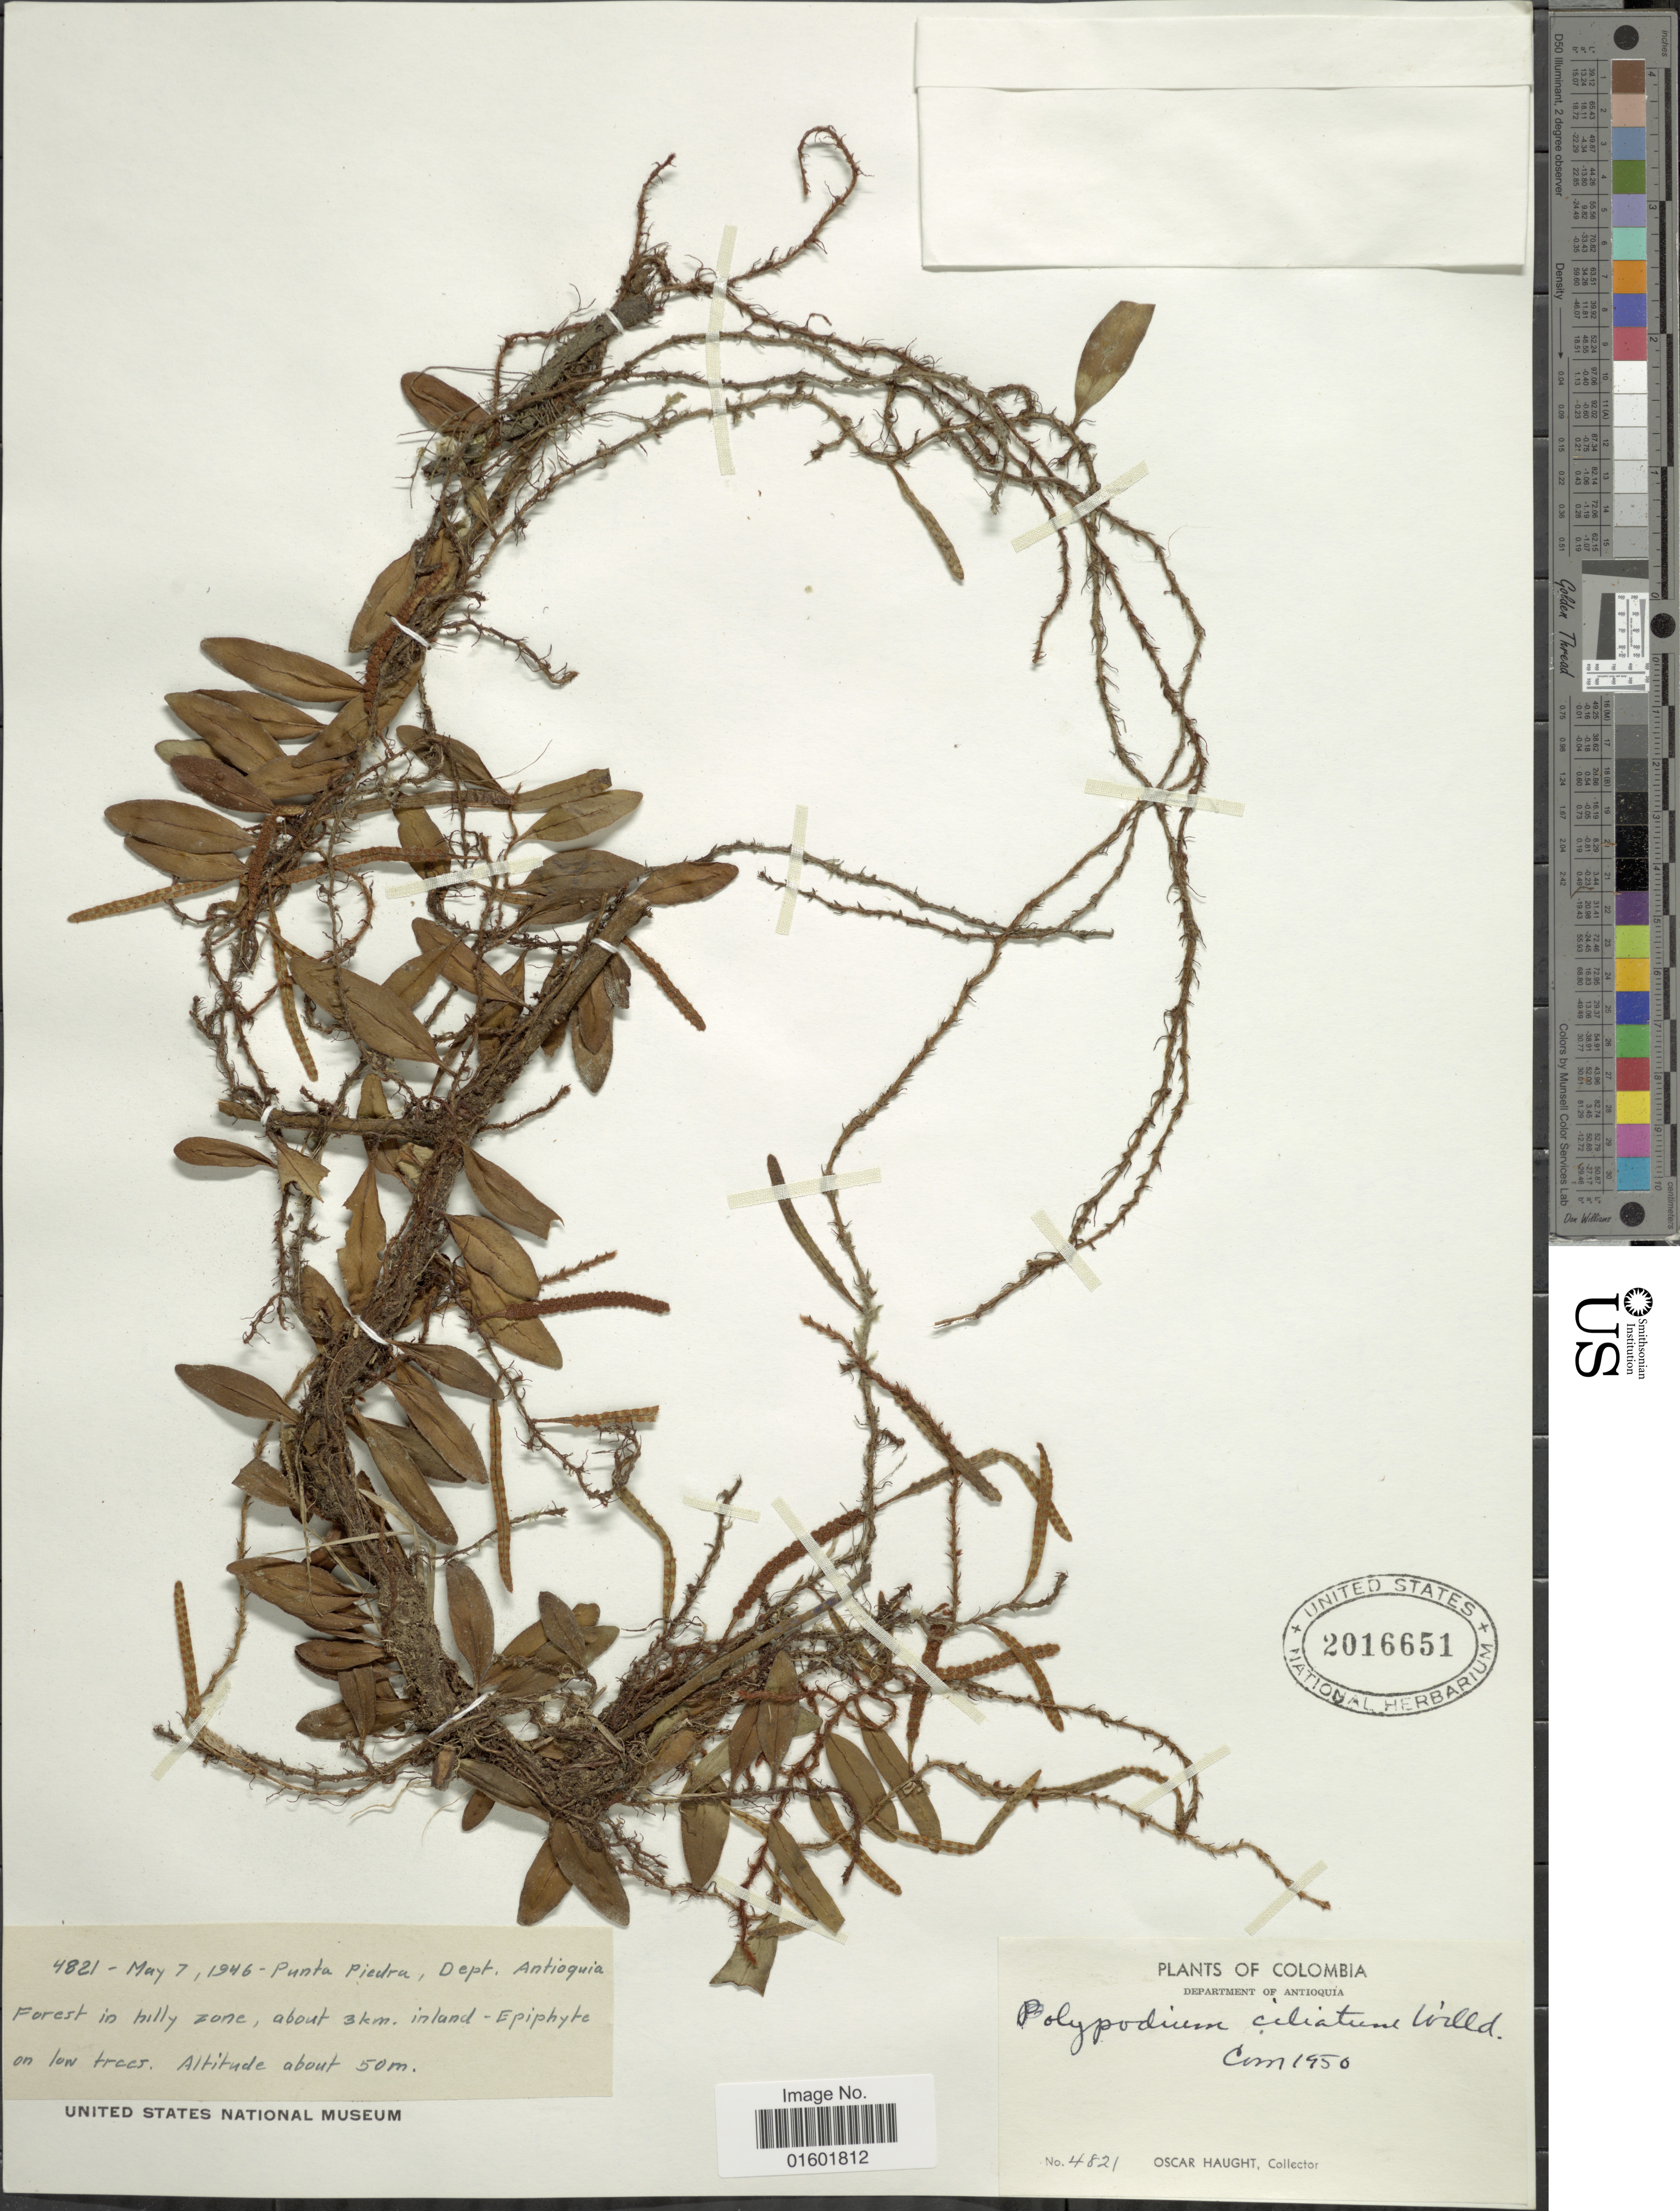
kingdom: Plantae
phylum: Tracheophyta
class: Polypodiopsida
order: Polypodiales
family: Polypodiaceae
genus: Microgramma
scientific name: Microgramma reptans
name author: (Cav.) A.R. Sm.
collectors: O. L. Haught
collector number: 4821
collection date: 1946-05-07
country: Colombia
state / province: Antioquia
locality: Punta Pedra, Forest in hilly zone, about 3 km inland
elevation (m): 50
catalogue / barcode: US 2016651